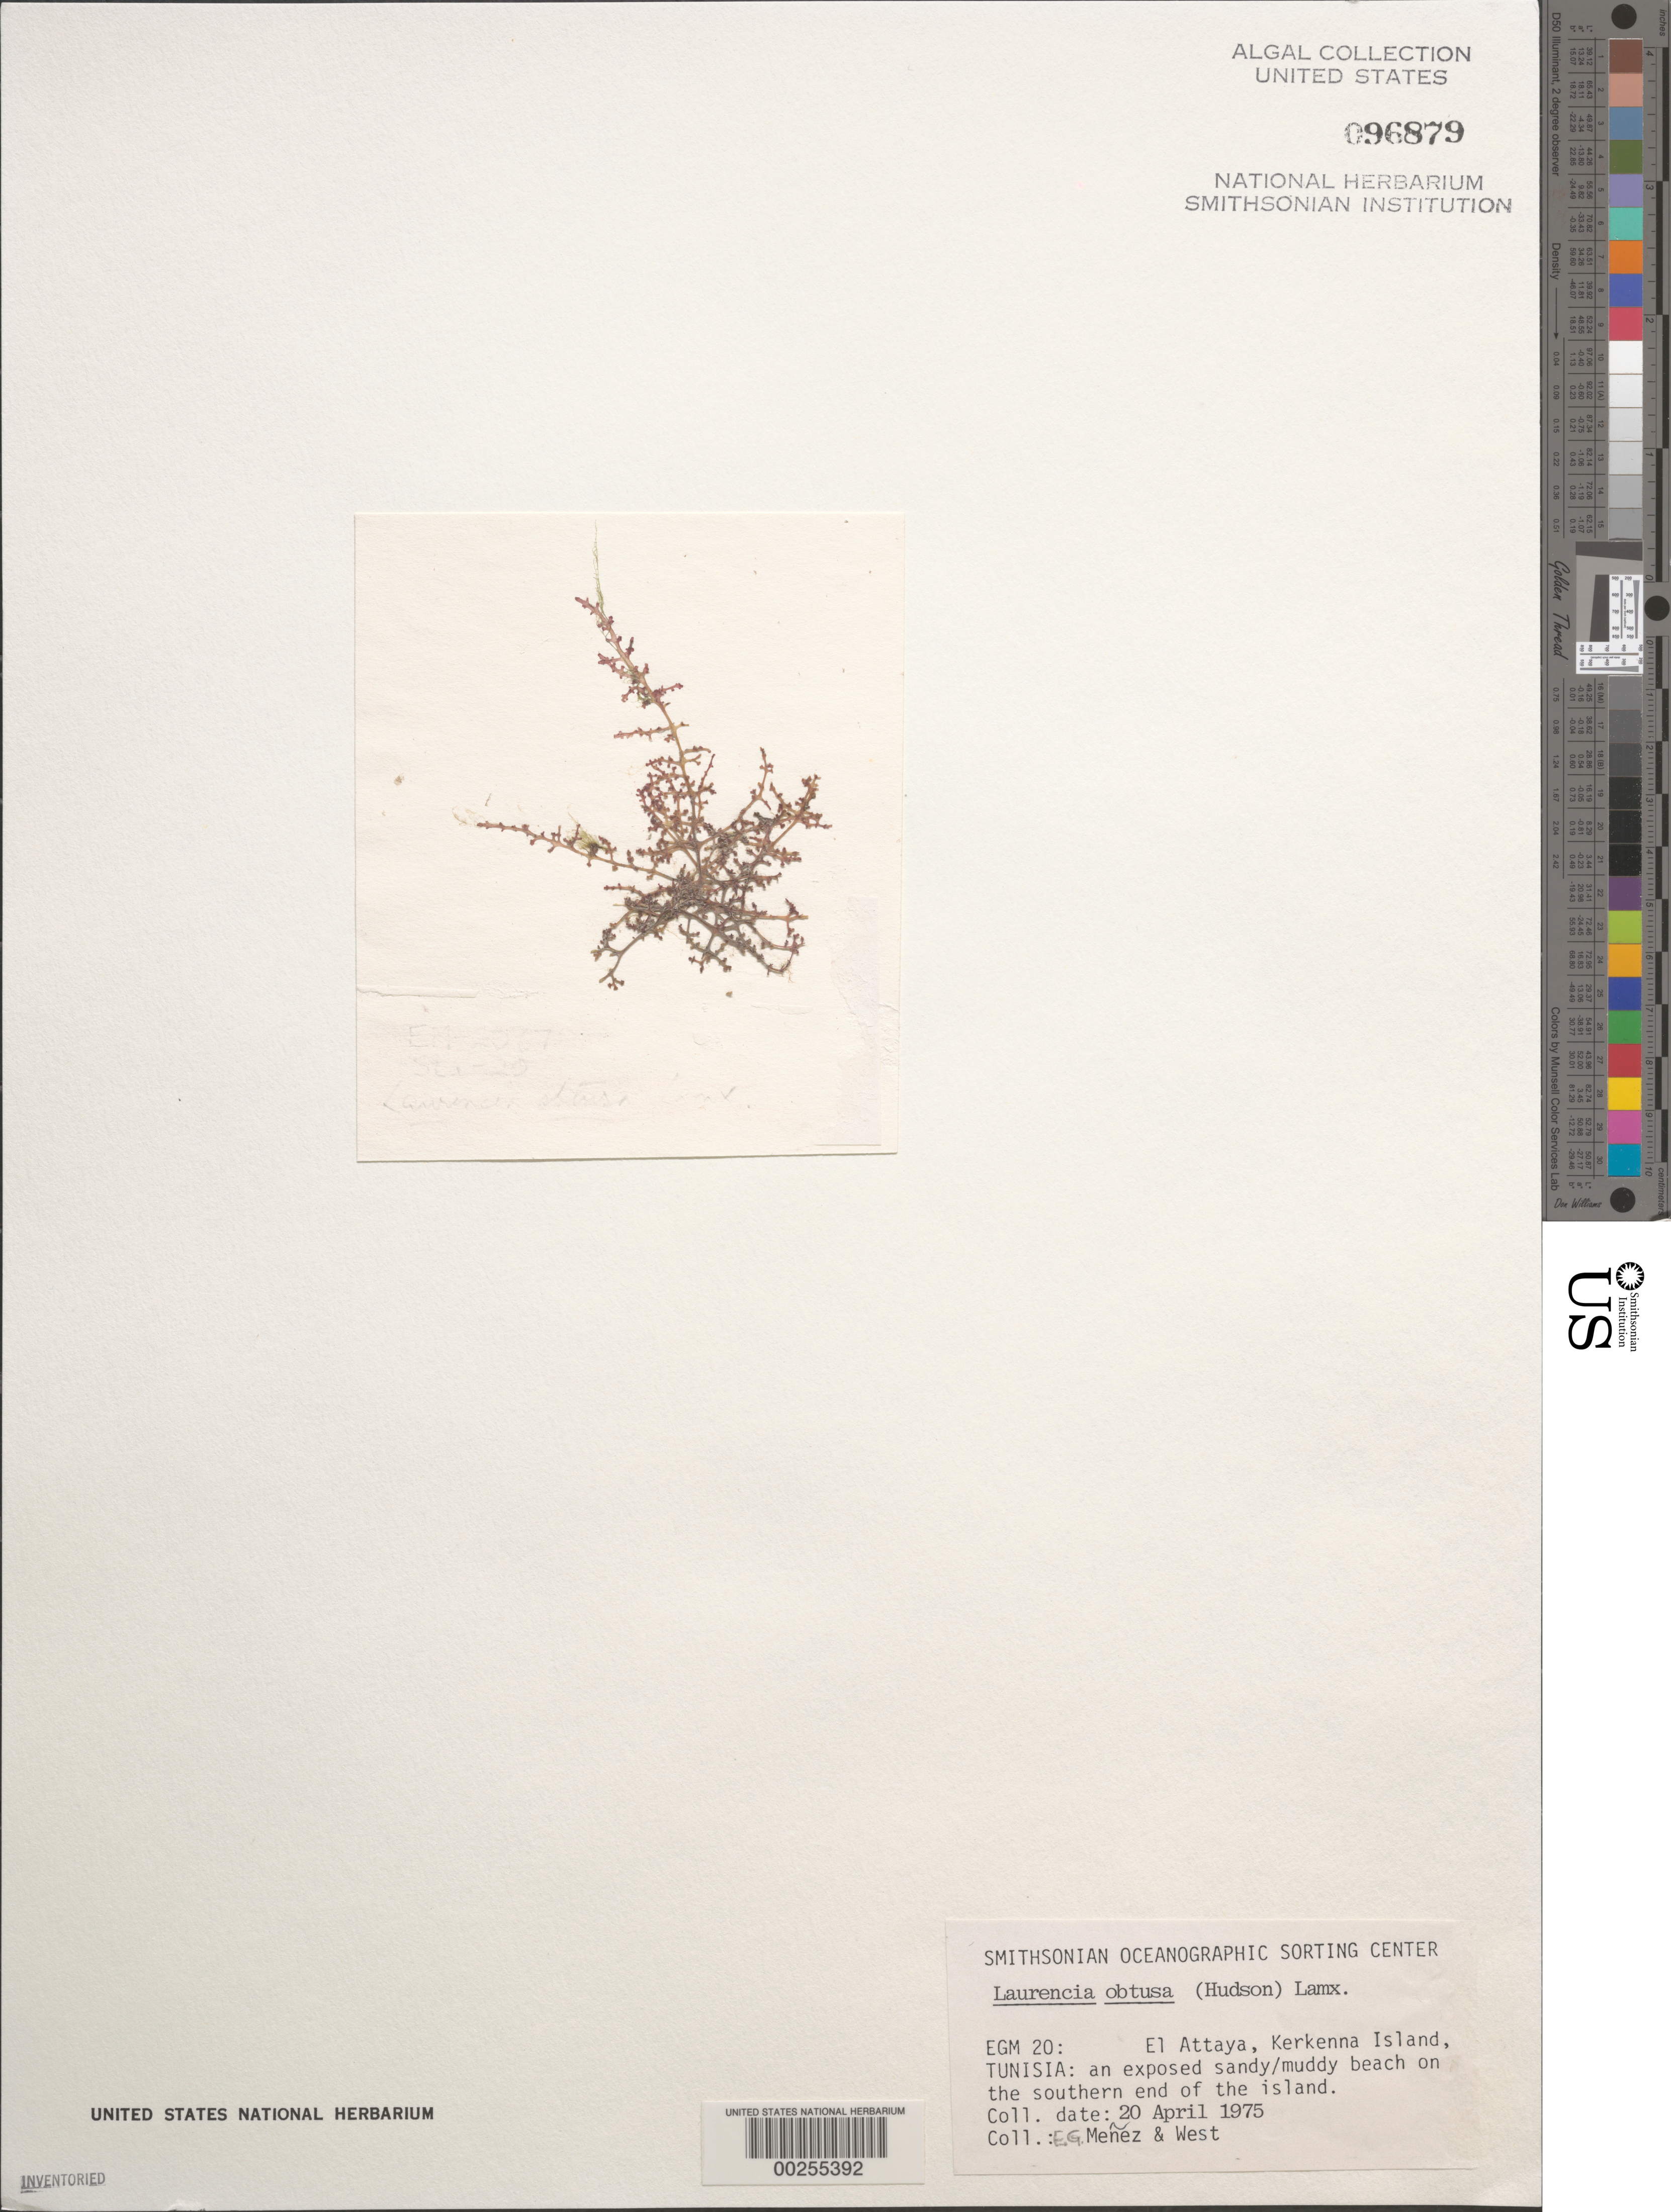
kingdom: Plantae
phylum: Rhodophyta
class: Florideophyceae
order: Ceramiales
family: Rhodomelaceae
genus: Laurencia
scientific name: Laurencia obtusa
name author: (Huds.) J.V.Lamouroux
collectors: Meñez & -. West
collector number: EGM 20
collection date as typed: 20 Apr 1975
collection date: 1975-04-20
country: Tunisia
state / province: Sfax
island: Kerkenna Island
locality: El Attaya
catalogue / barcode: US 96879